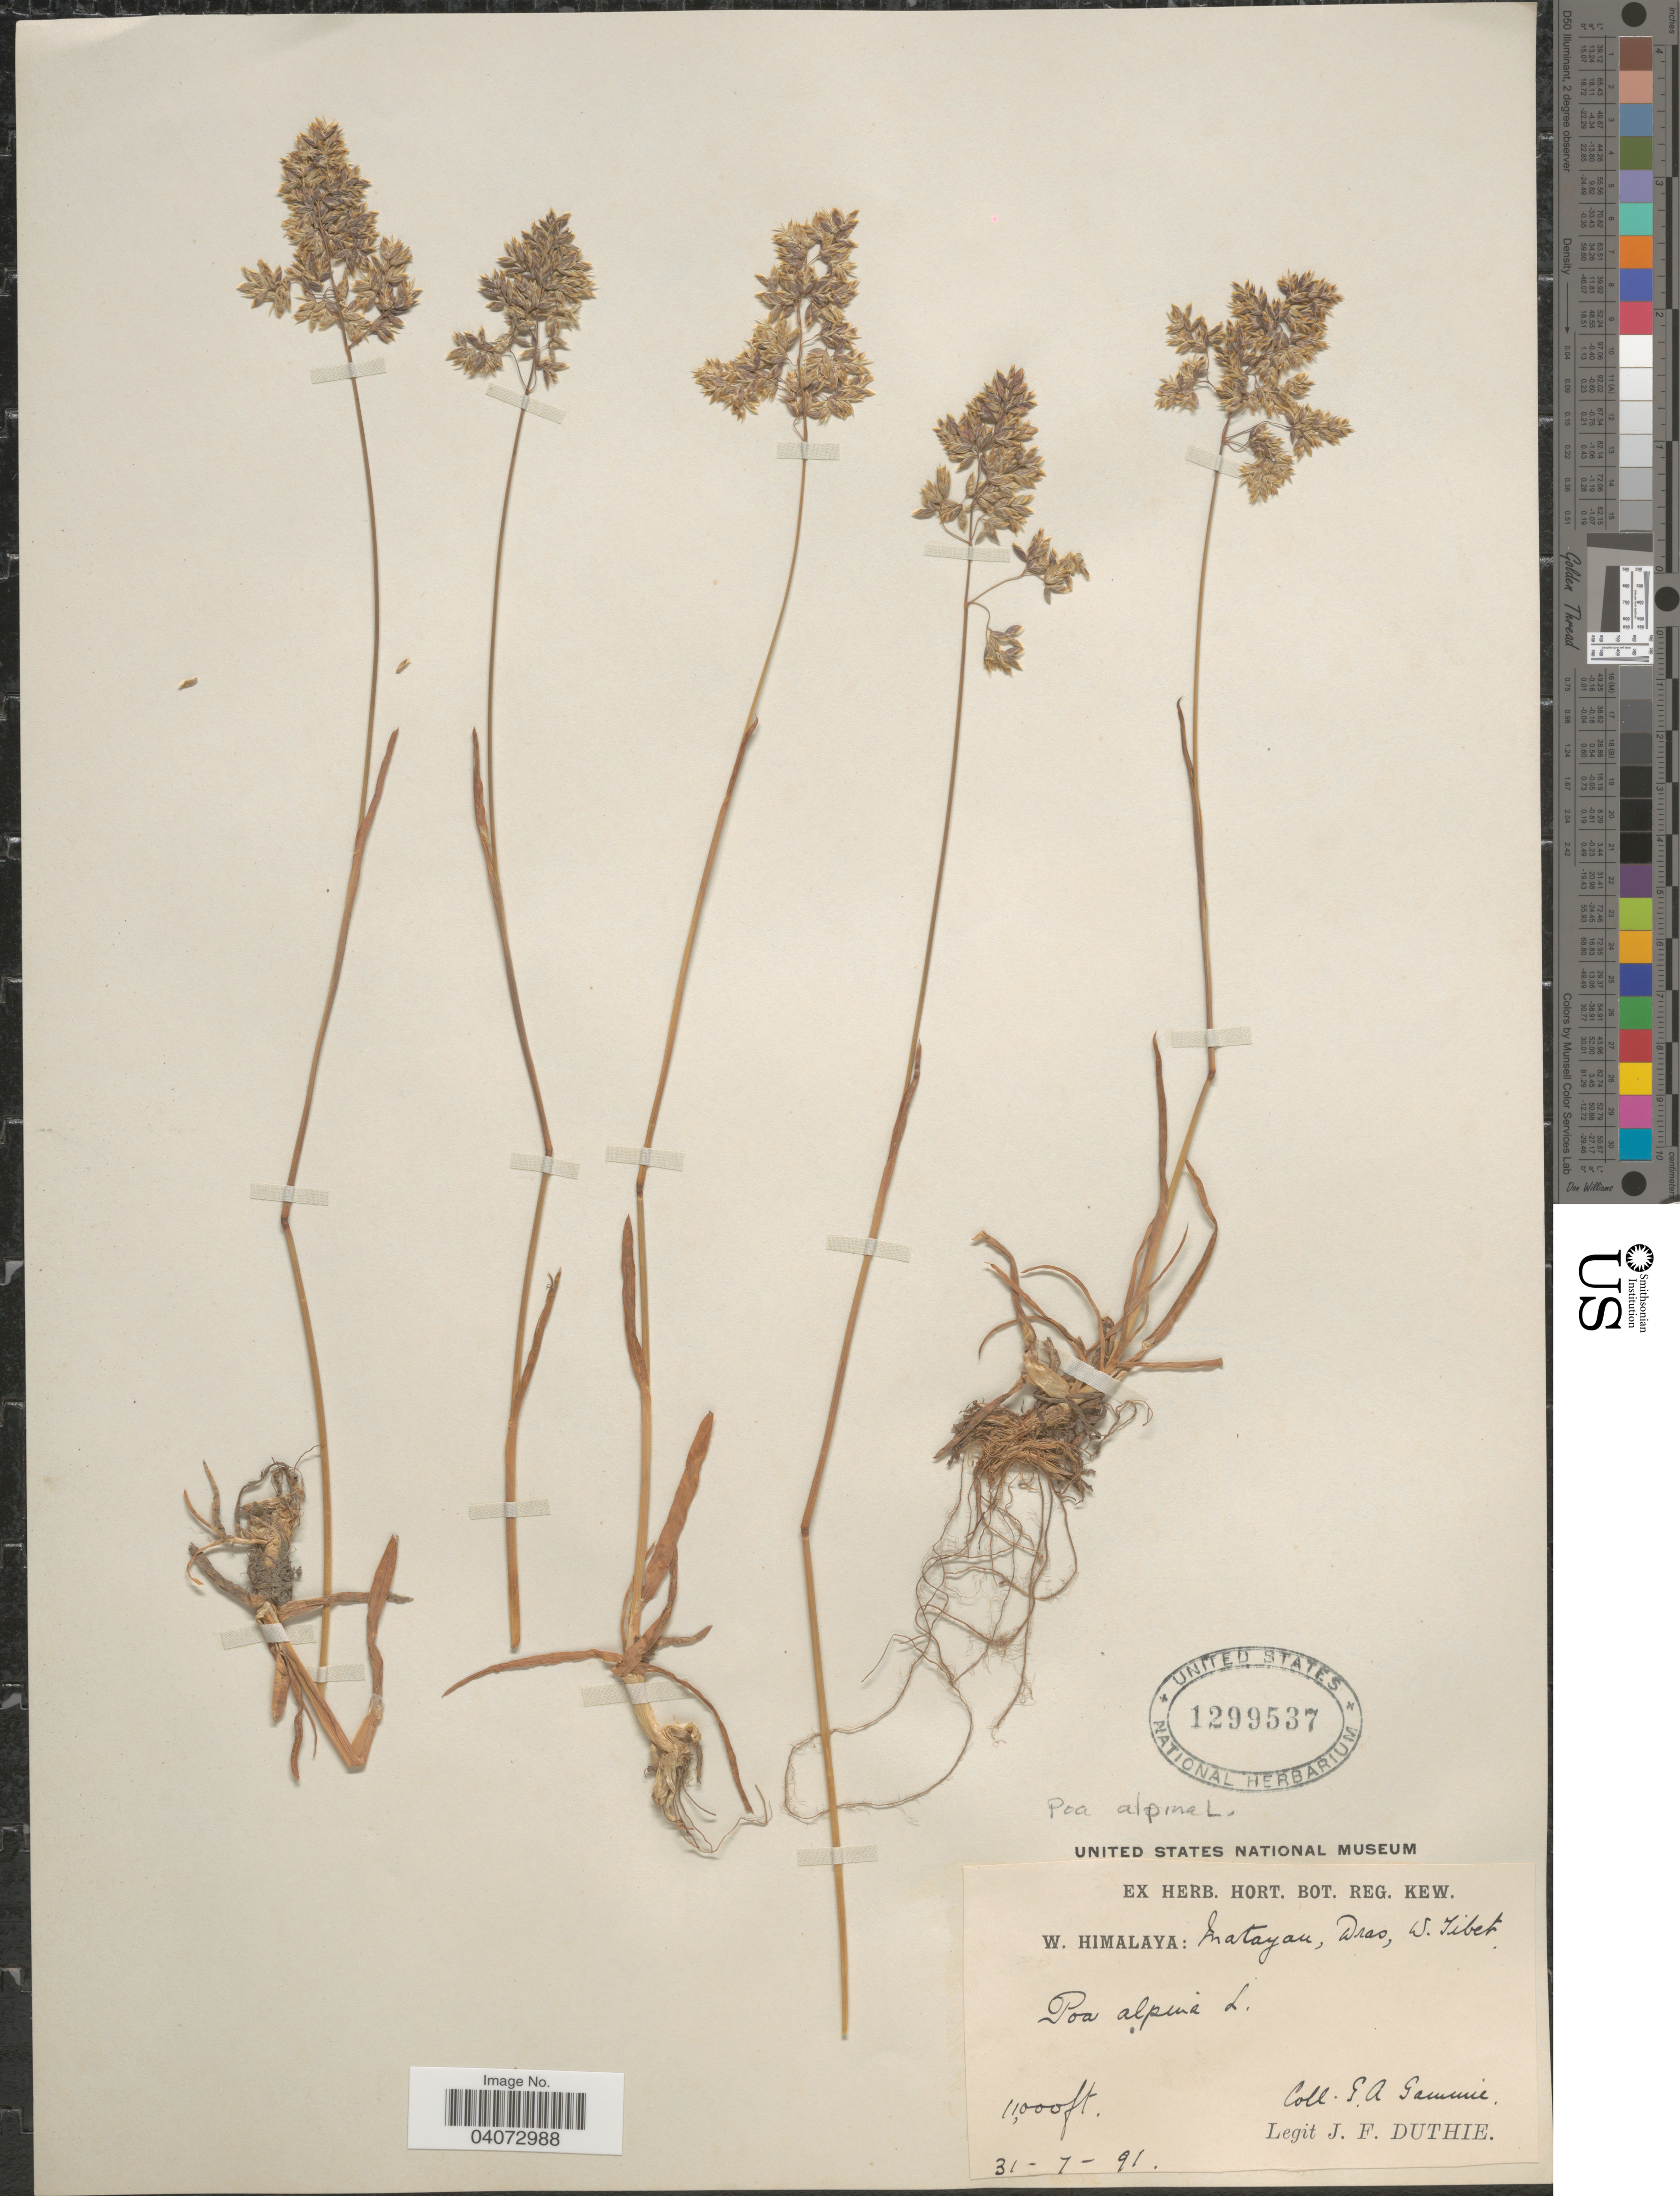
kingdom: Plantae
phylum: Tracheophyta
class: Liliopsida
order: Poales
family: Poaceae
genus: Poa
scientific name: Poa alpina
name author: L.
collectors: G. Gammie & J. F. Duthie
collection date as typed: Transcribed d/m/y: 31/7/91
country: China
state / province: Xizang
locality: W. Himalaya: Matayan, Dras, W. Tibet.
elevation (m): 3353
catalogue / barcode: US 1299537